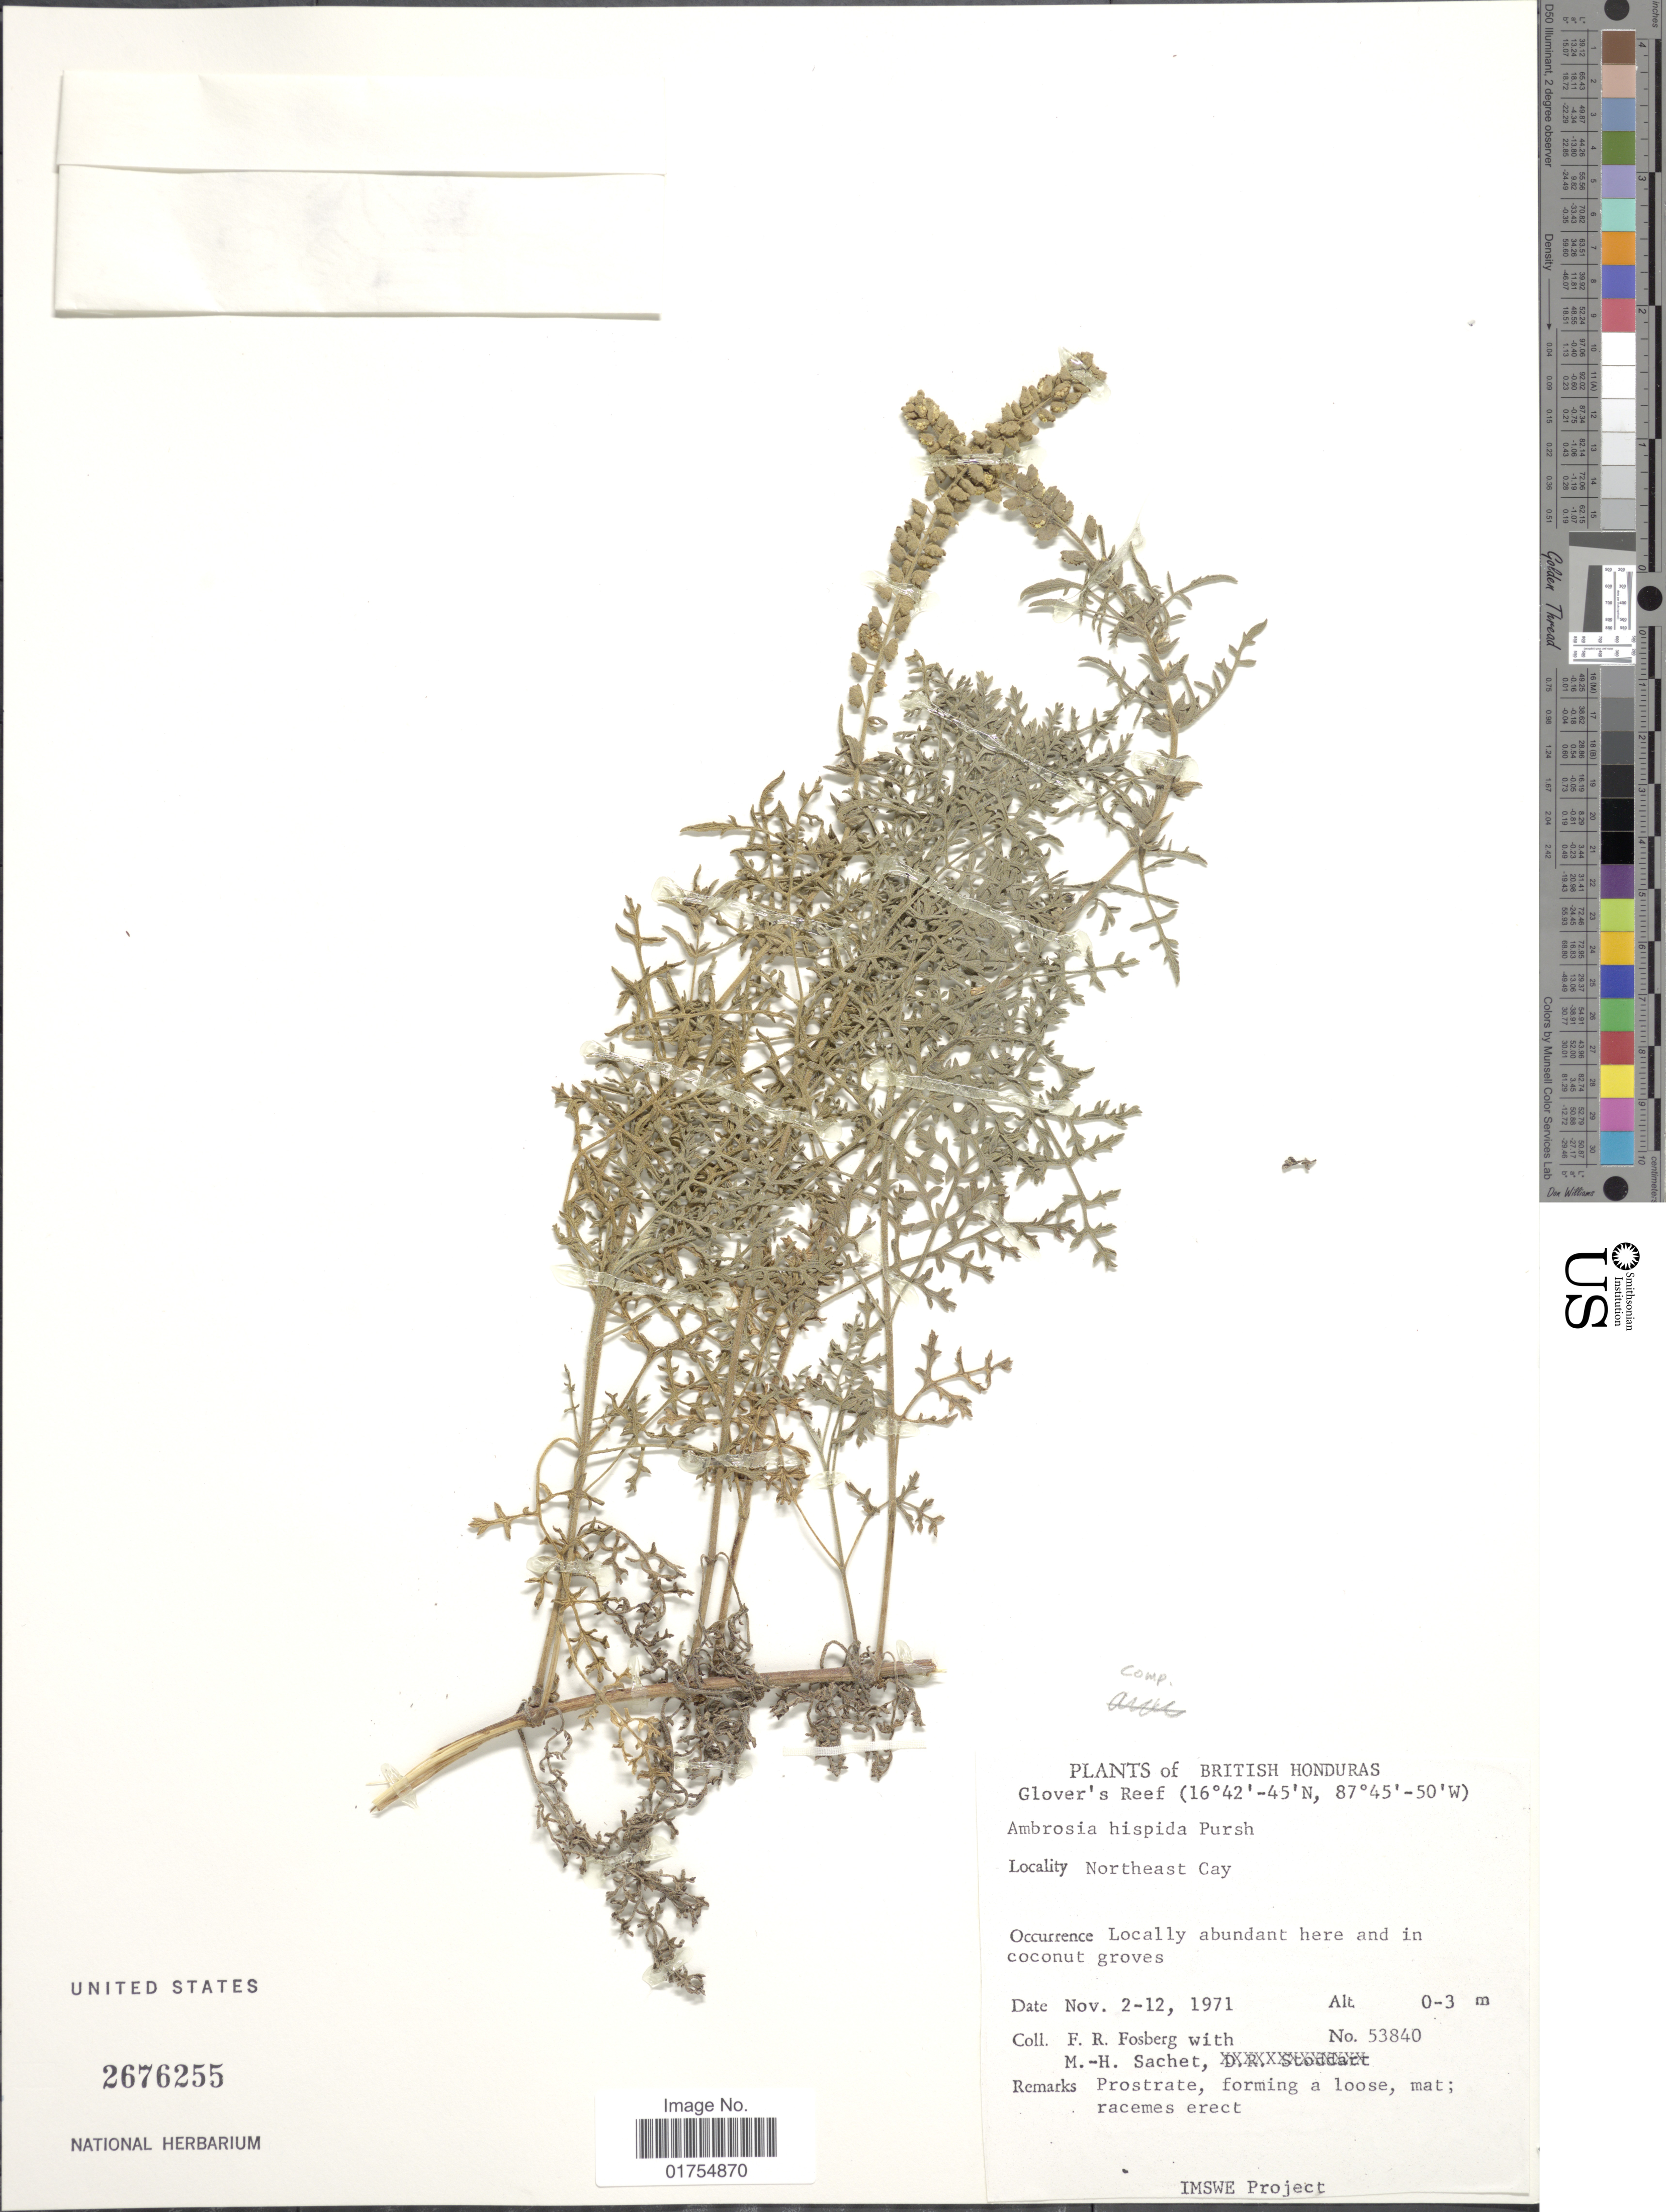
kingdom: Plantae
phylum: Tracheophyta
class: Magnoliopsida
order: Asterales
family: Asteraceae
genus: Franseria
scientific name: Franseria hispida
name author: Benth.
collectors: F. R. Fosberg & M.-H. Sachet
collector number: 53840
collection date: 1971-11-02/1971-11-12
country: Belize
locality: British Honduras. Northeast Cay. Glover's Reef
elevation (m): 0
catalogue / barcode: US 2676255